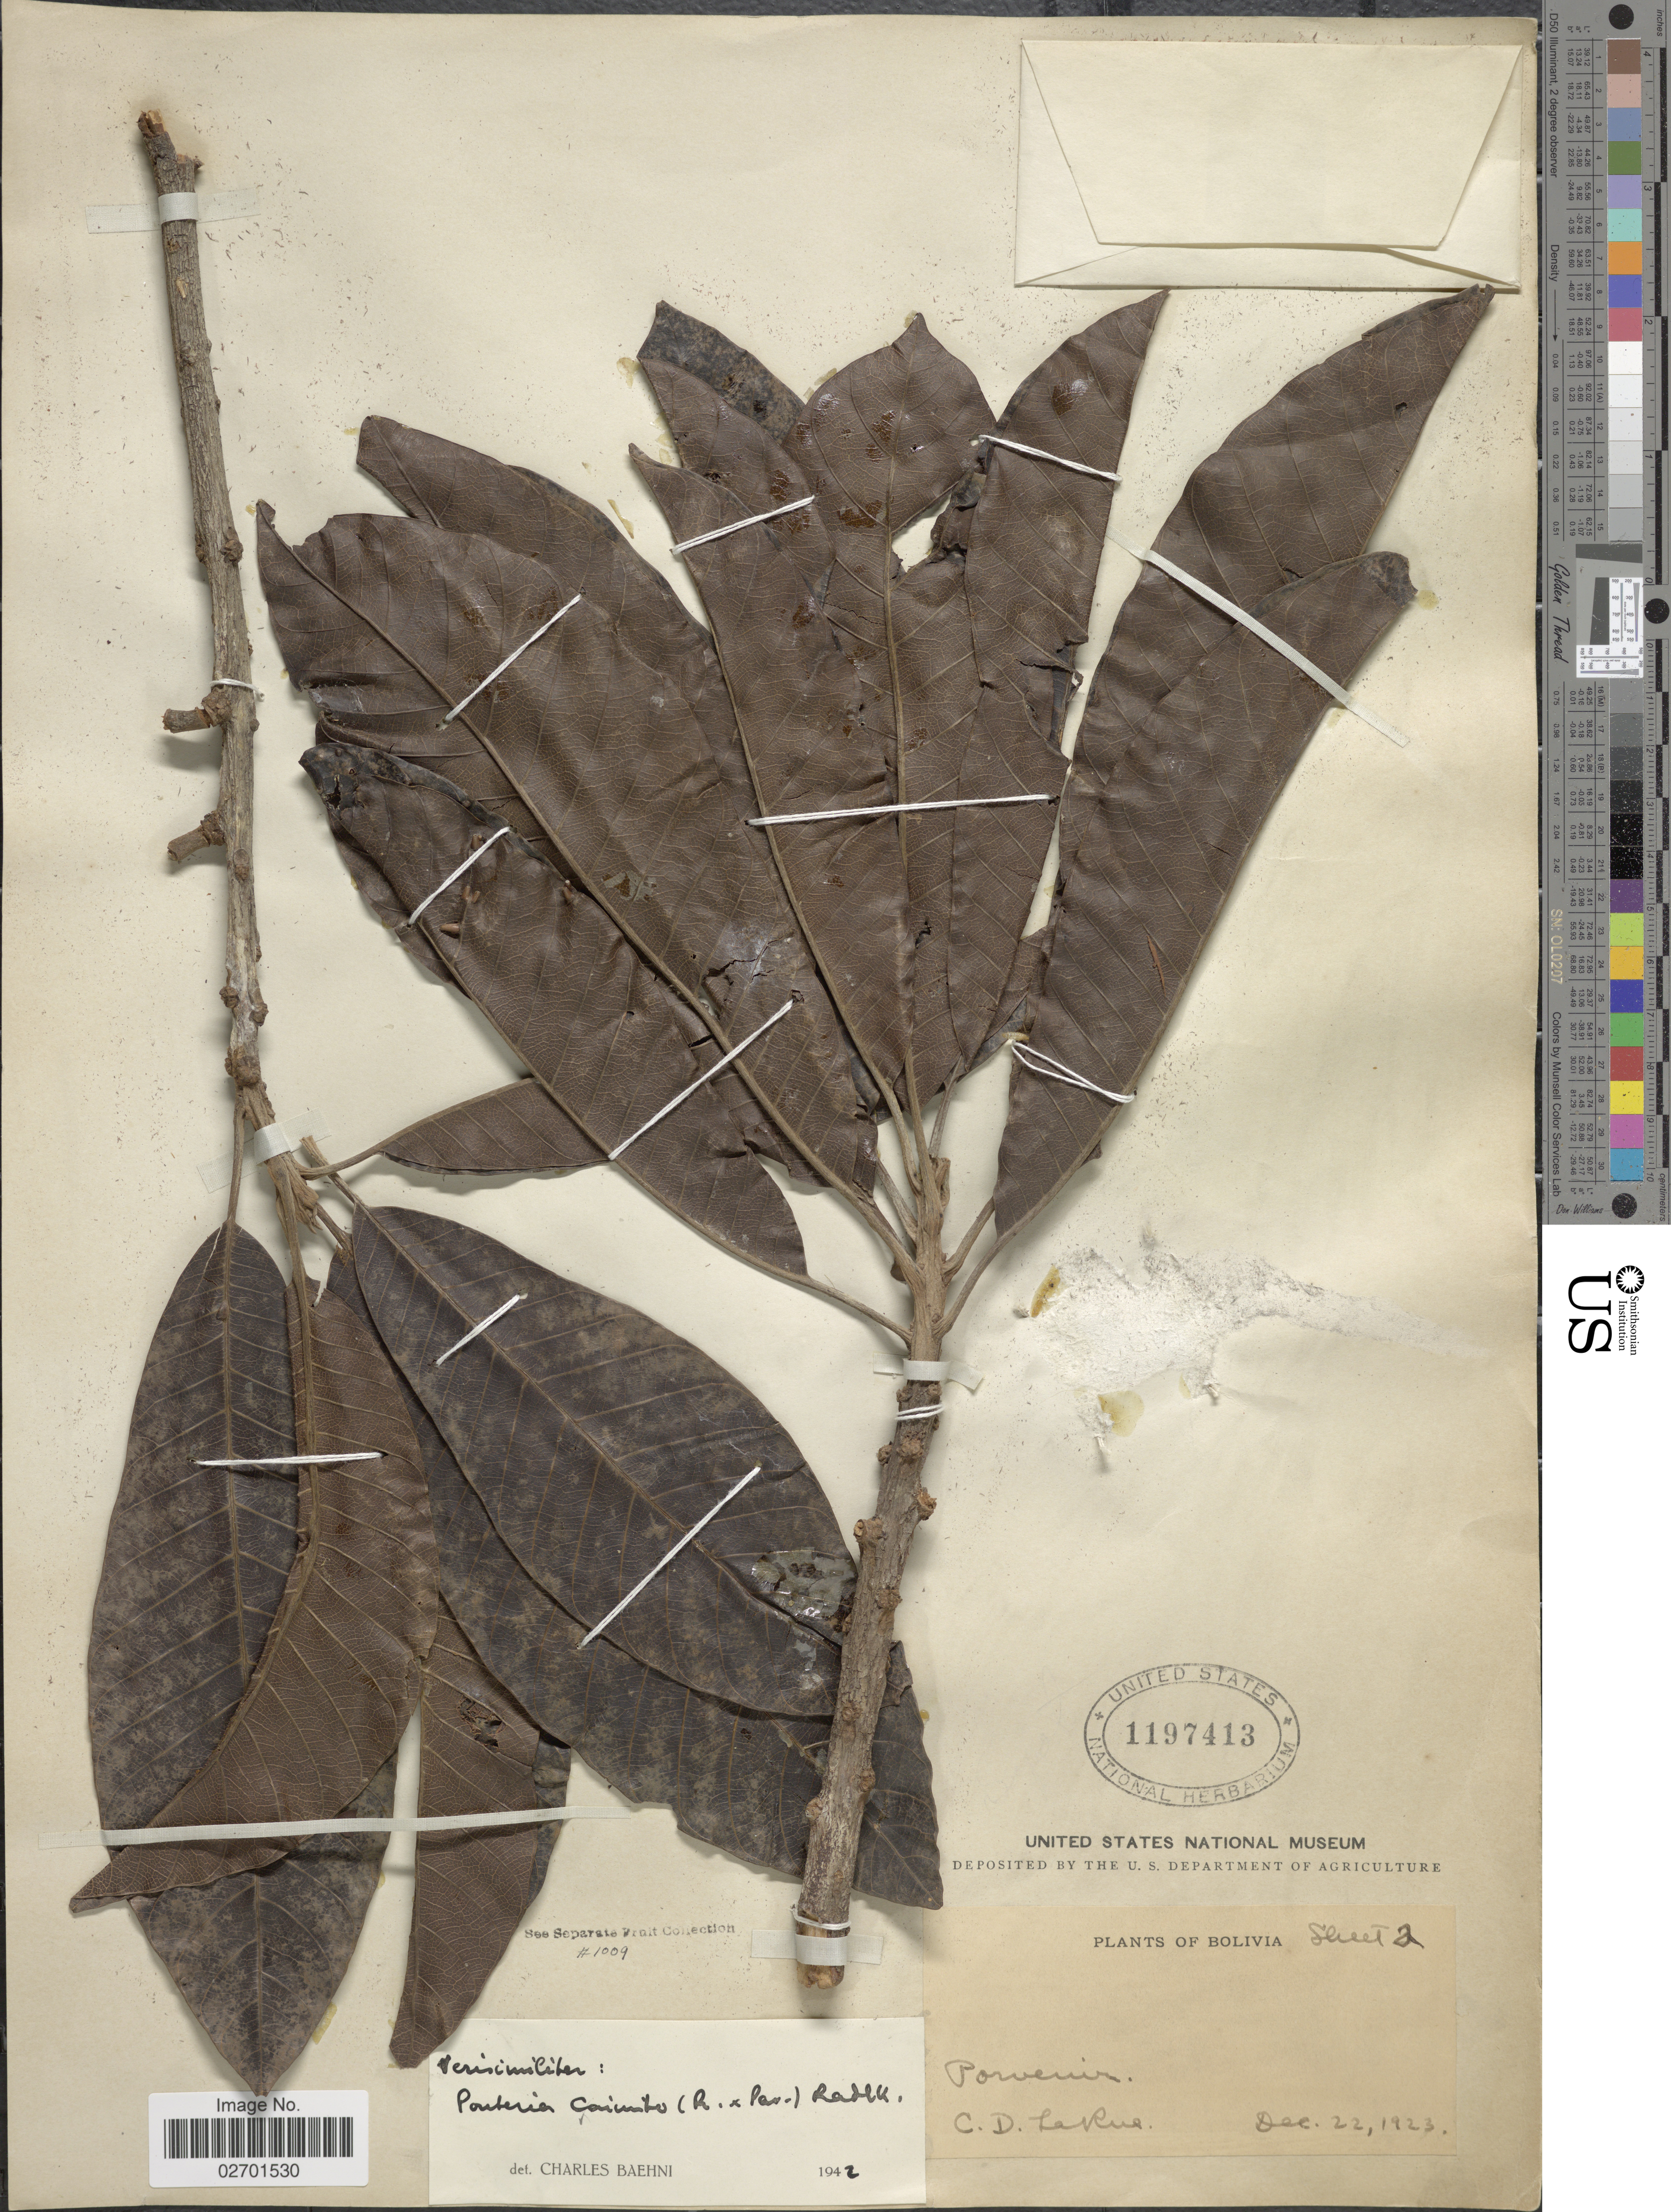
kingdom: Plantae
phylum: Tracheophyta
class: Magnoliopsida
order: Ericales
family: Sapotaceae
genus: Pouteria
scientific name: Pouteria caimito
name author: (Ruiz & Pav.) Radlk.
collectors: C. La Rue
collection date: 1923-12-22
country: Bolivia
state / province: Pando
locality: Porvenir.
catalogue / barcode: US 1197413